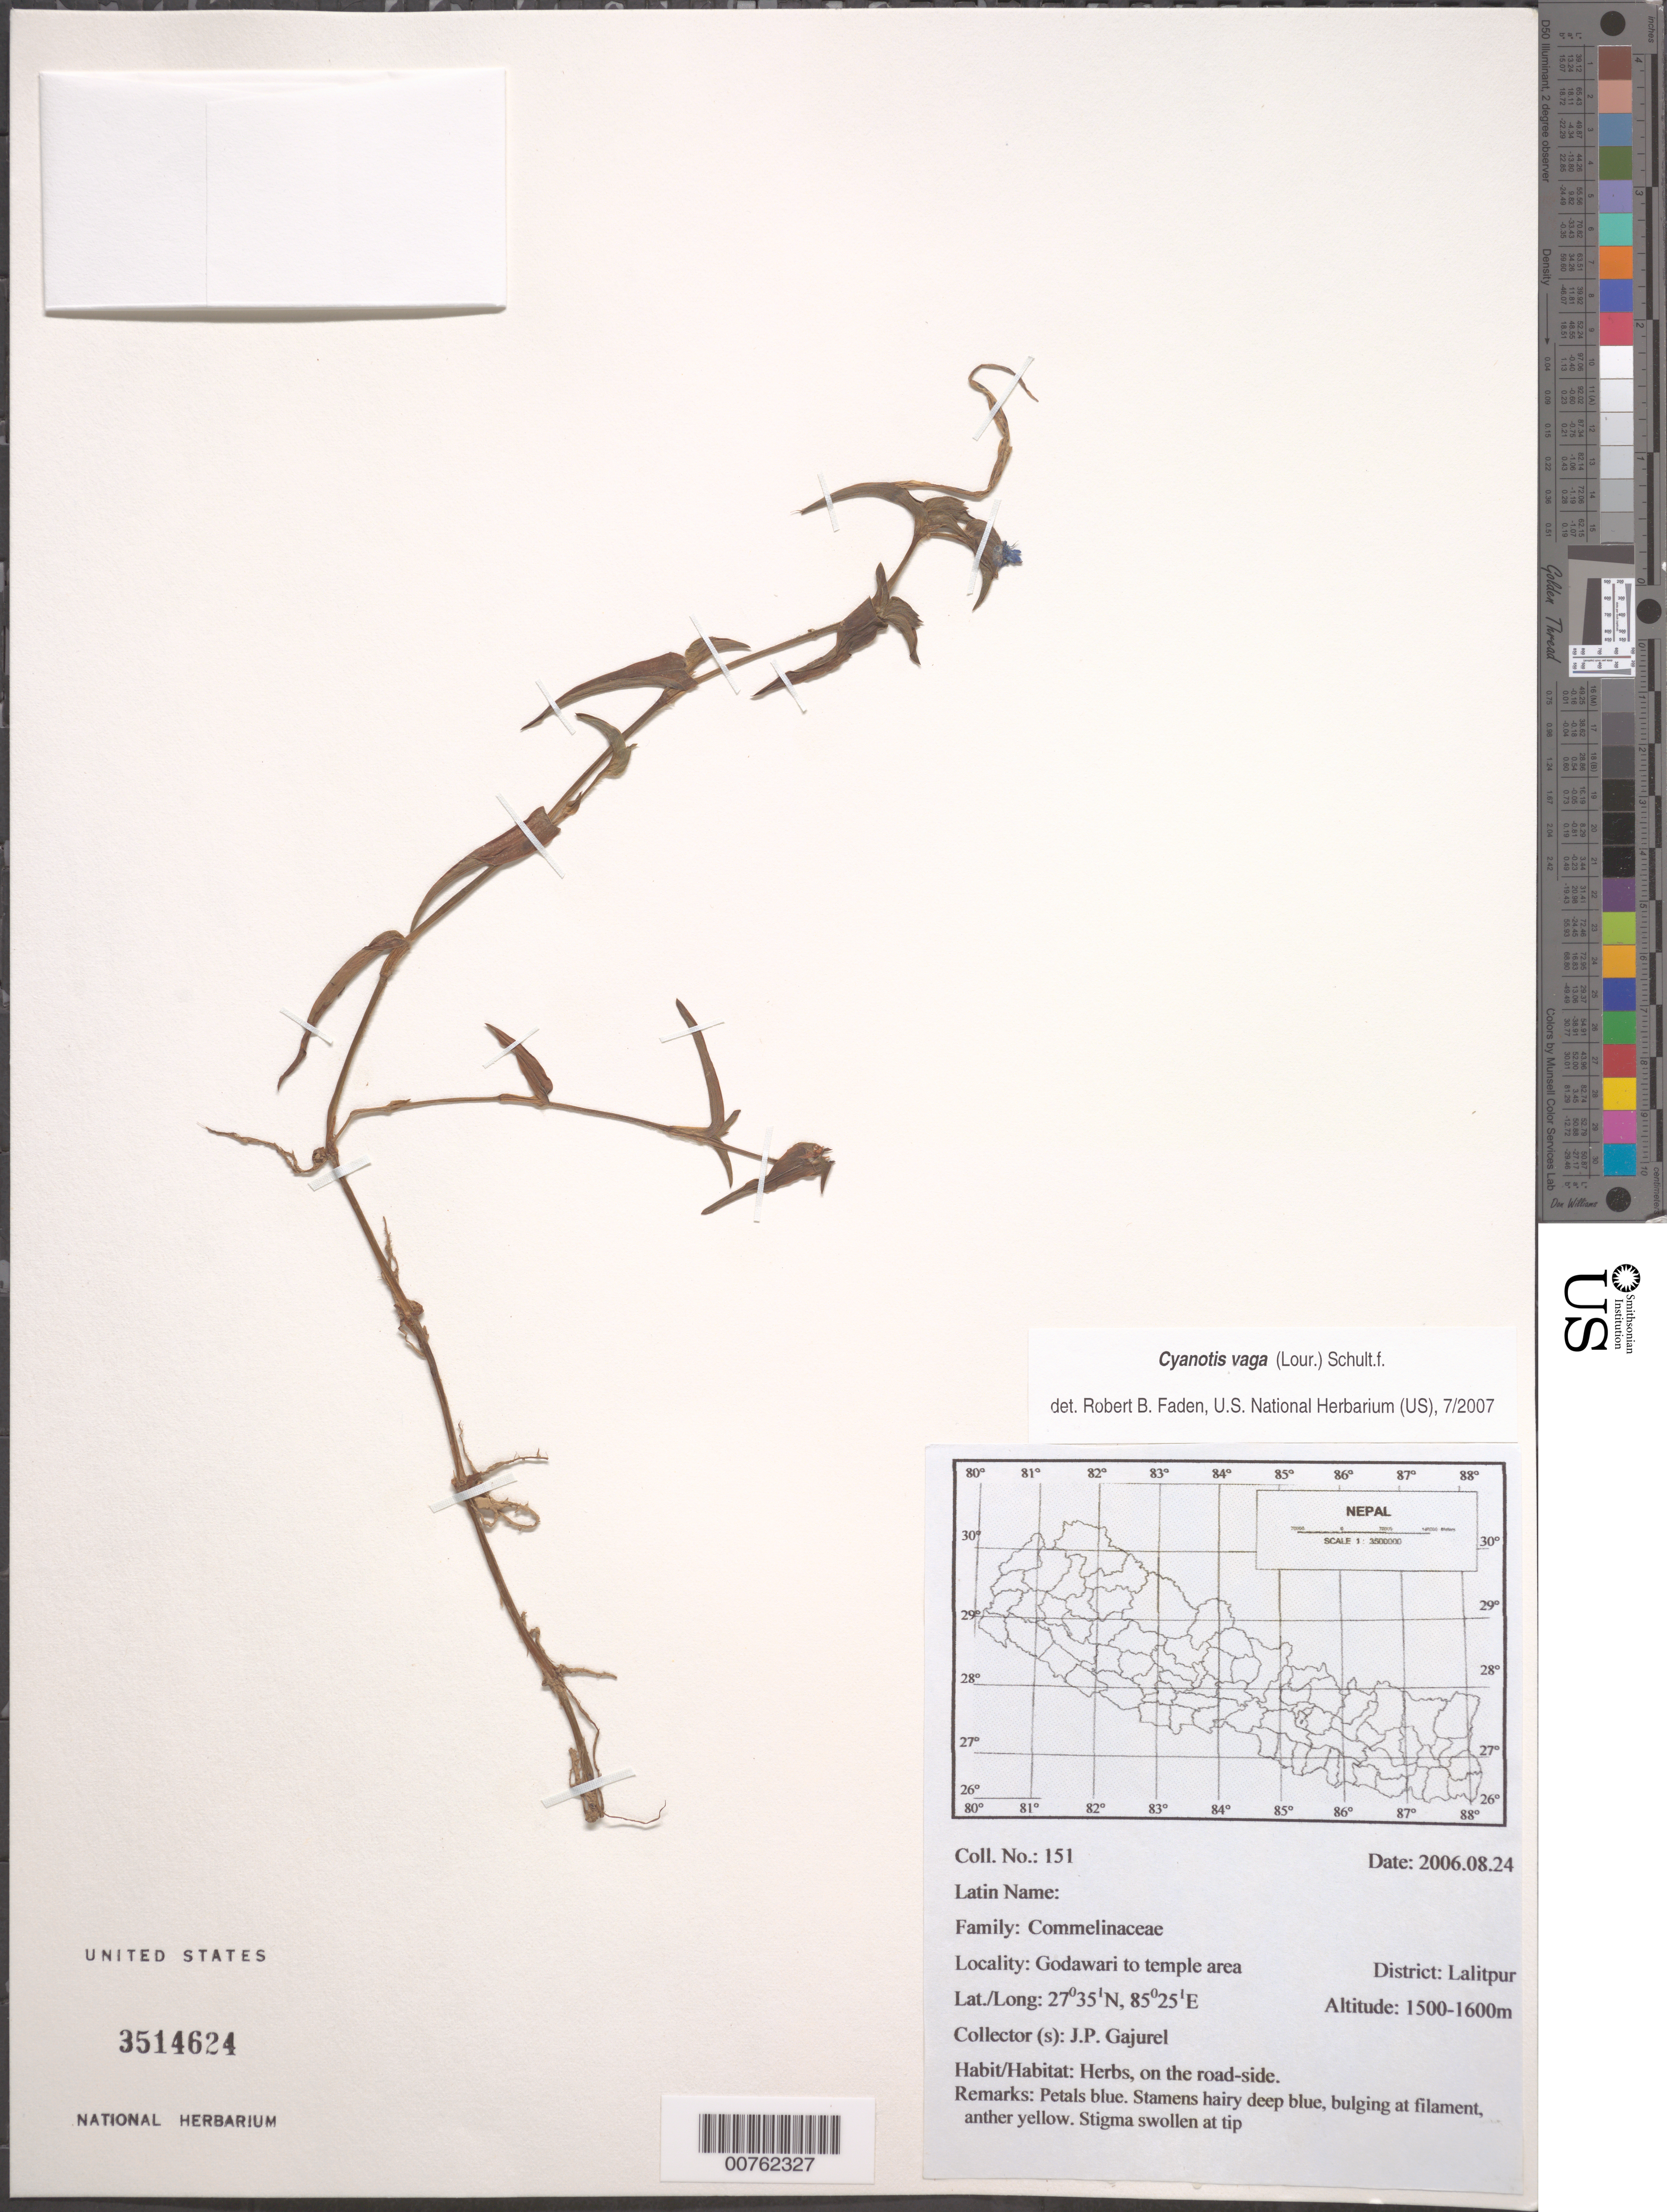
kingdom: Plantae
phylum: Tracheophyta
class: Liliopsida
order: Commelinales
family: Commelinaceae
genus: Cyanotis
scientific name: Cyanotis vaga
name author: (Lour.) Schult. & Schult. f.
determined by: Faden, Robert B., (US), Smithsonian Institution - National Museum of Natural History (UNITED STATES)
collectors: J. Gajurel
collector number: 151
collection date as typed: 24 Aug 2006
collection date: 2006-08-24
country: Nepal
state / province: Bagmati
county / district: Lalitpur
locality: Godawari to temple area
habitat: Herbs, on the road-side.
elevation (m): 1500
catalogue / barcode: US 3514624